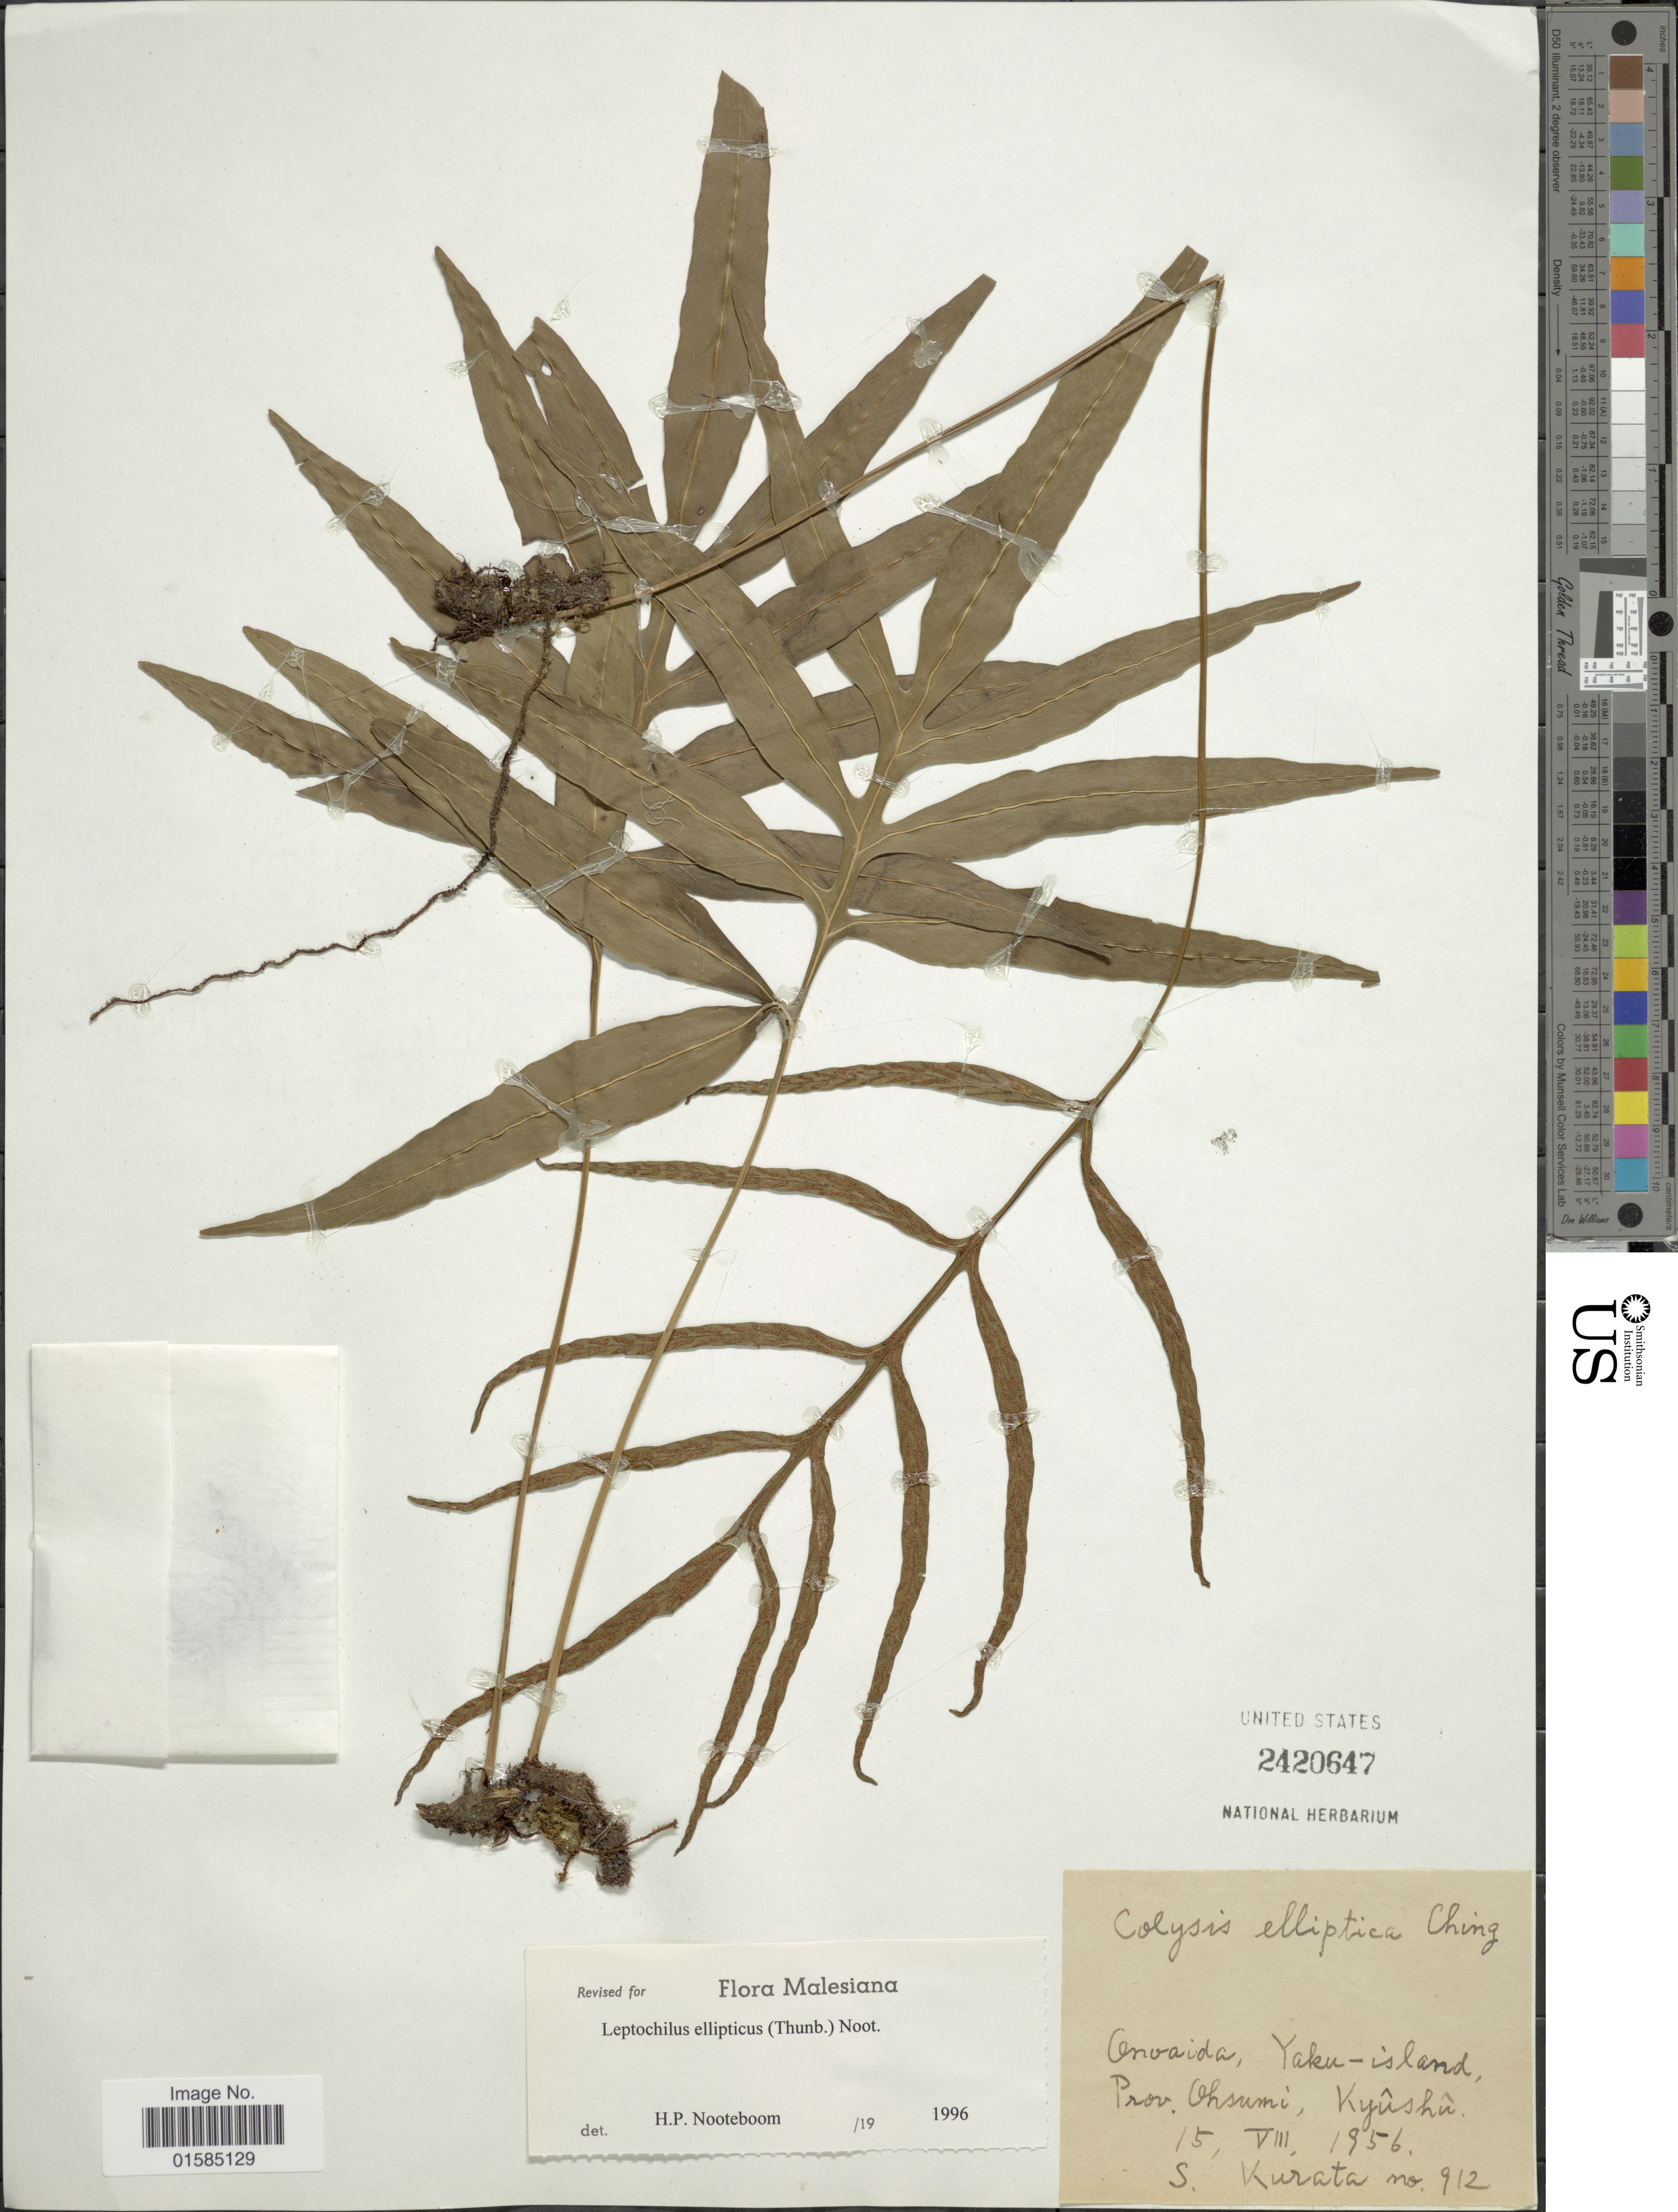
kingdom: Plantae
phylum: Tracheophyta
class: Polypodiopsida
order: Polypodiales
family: Polypodiaceae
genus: Leptochilus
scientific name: Leptochilus ellipticus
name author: (Thunb.) Noot.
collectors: Sa. Kurata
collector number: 912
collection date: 1956-08-15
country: Japan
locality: Cenvaida, Yaku-island, Prov. Ohsumi, Kyushu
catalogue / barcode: US 2420647